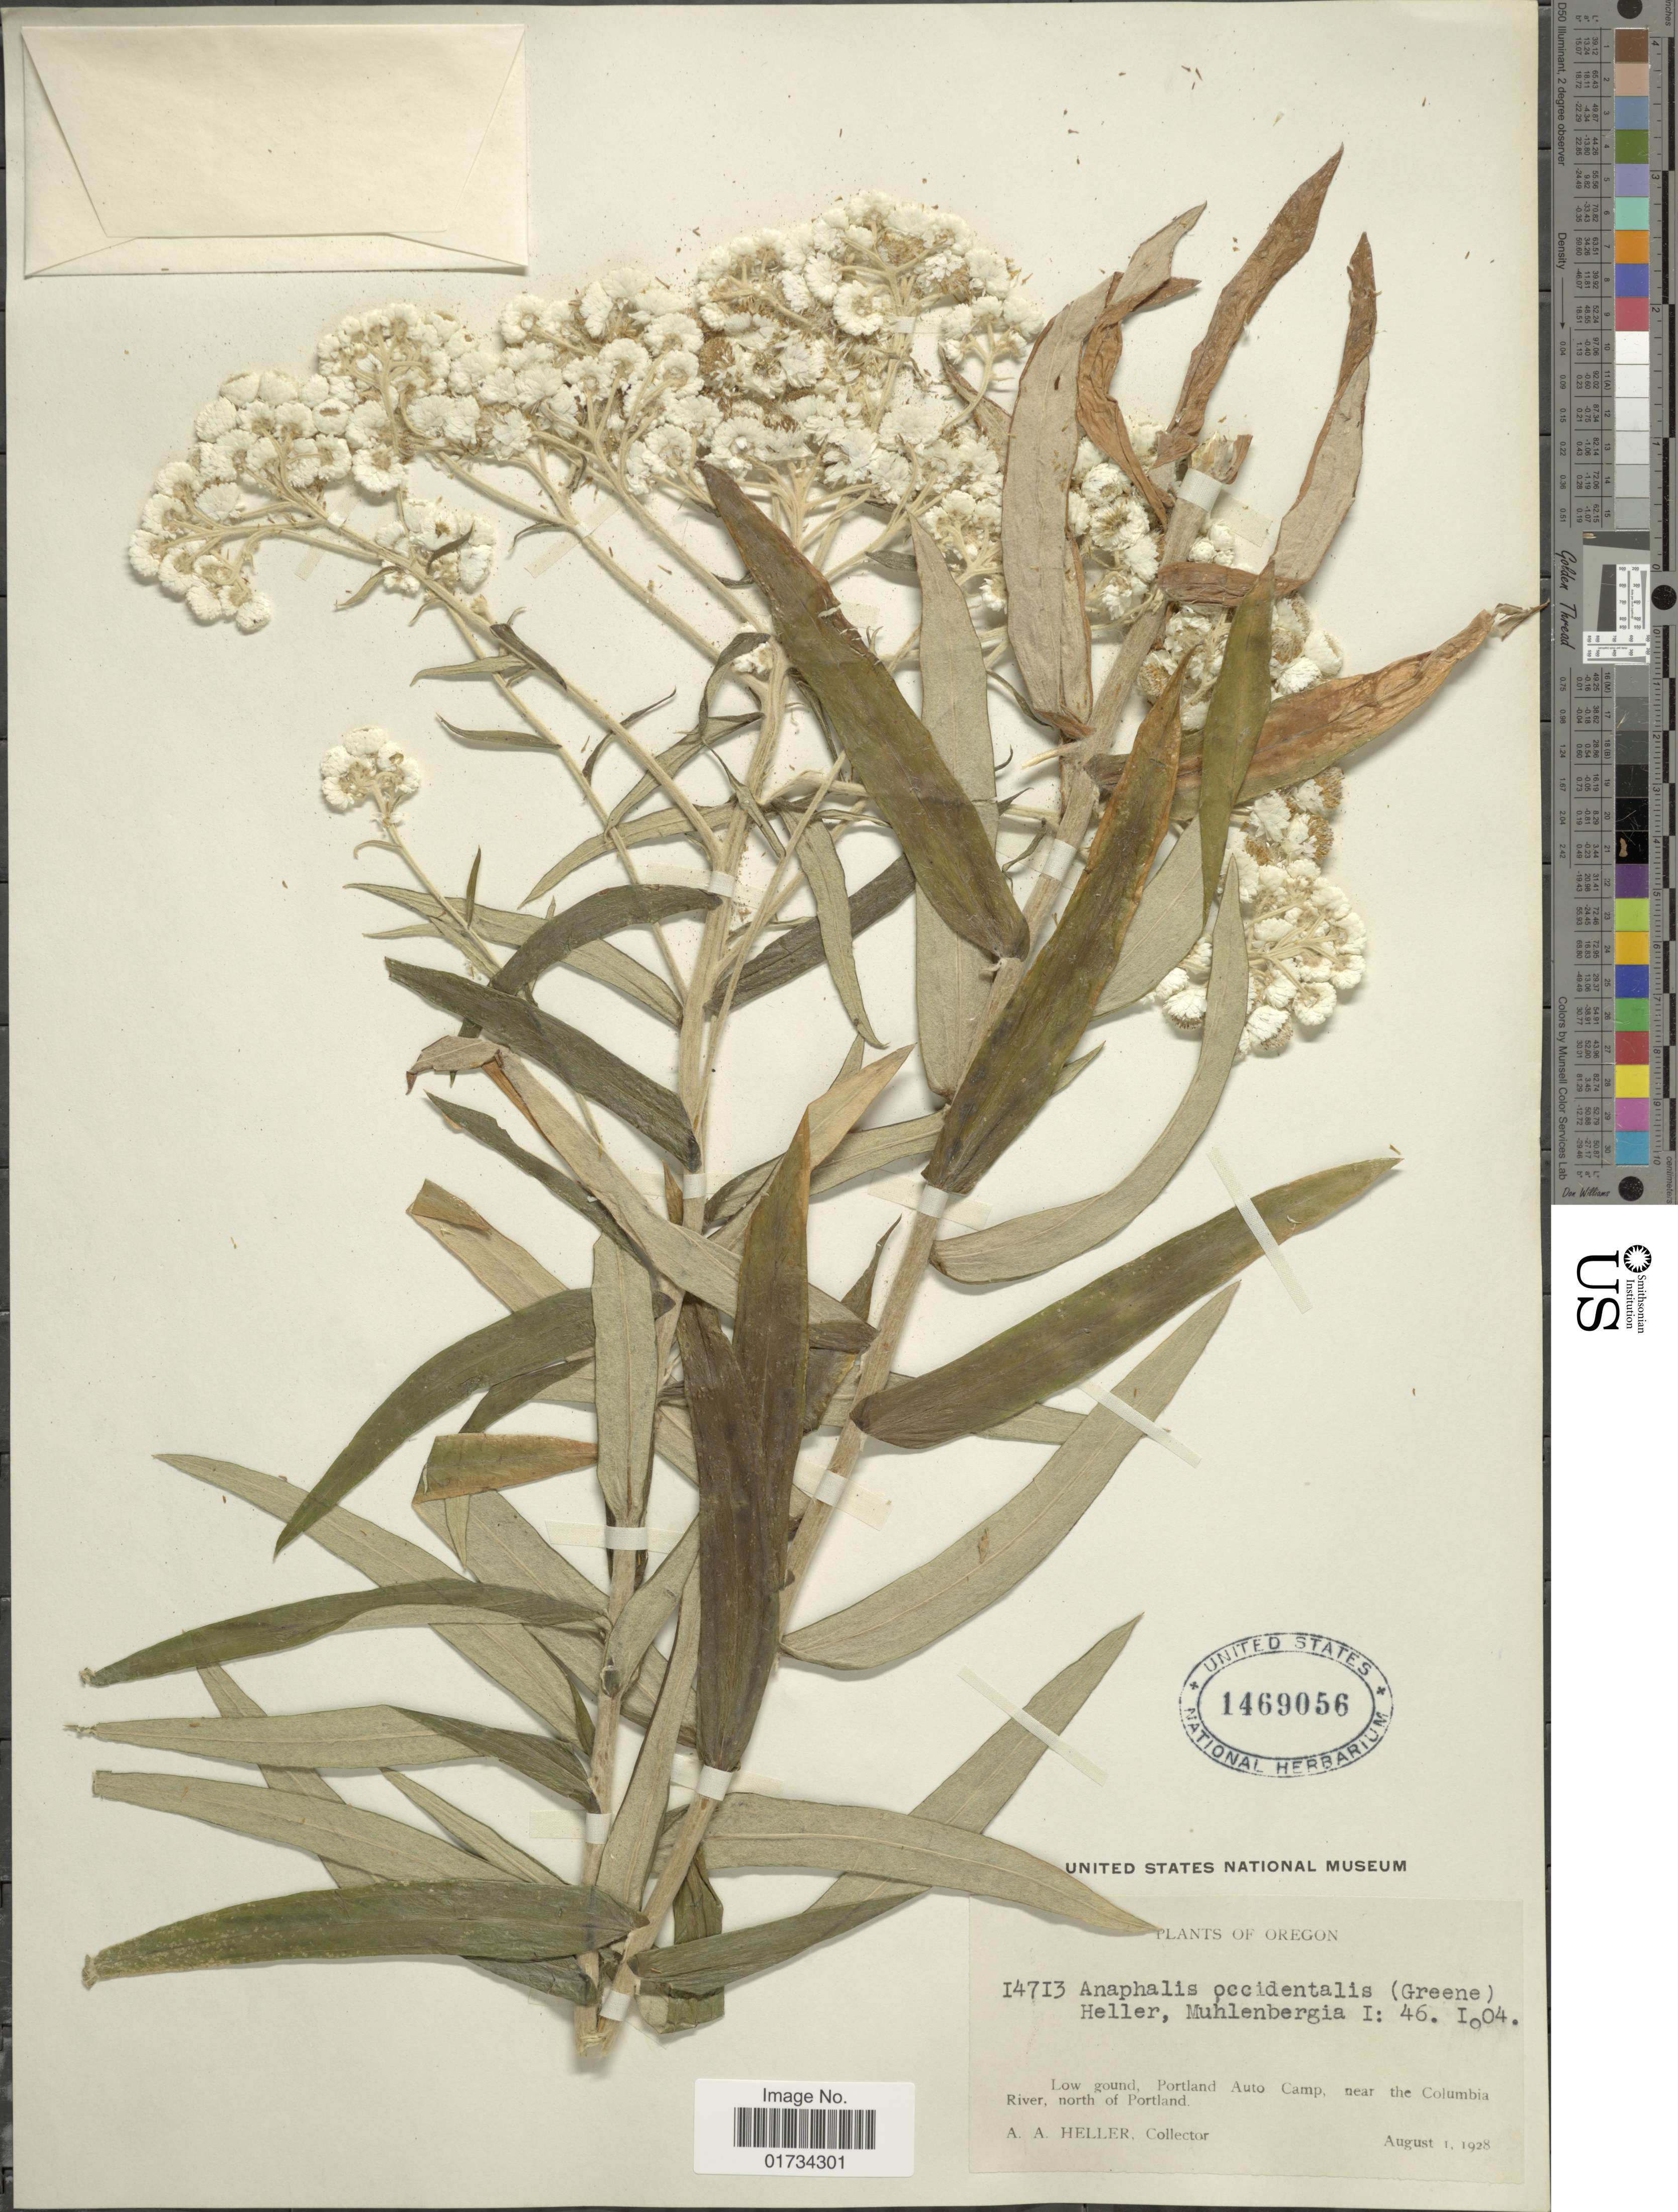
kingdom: Plantae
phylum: Tracheophyta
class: Magnoliopsida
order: Asterales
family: Asteraceae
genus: Anaphalis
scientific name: Anaphalis margaritacea var. occidentalis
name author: Greene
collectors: A. A. Heller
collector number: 14713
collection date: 1928-08-01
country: United States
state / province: Oregon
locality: Oregon. Low ground, Portland Auto Camp, near the Columbia River, north of Portland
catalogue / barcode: US 1469056